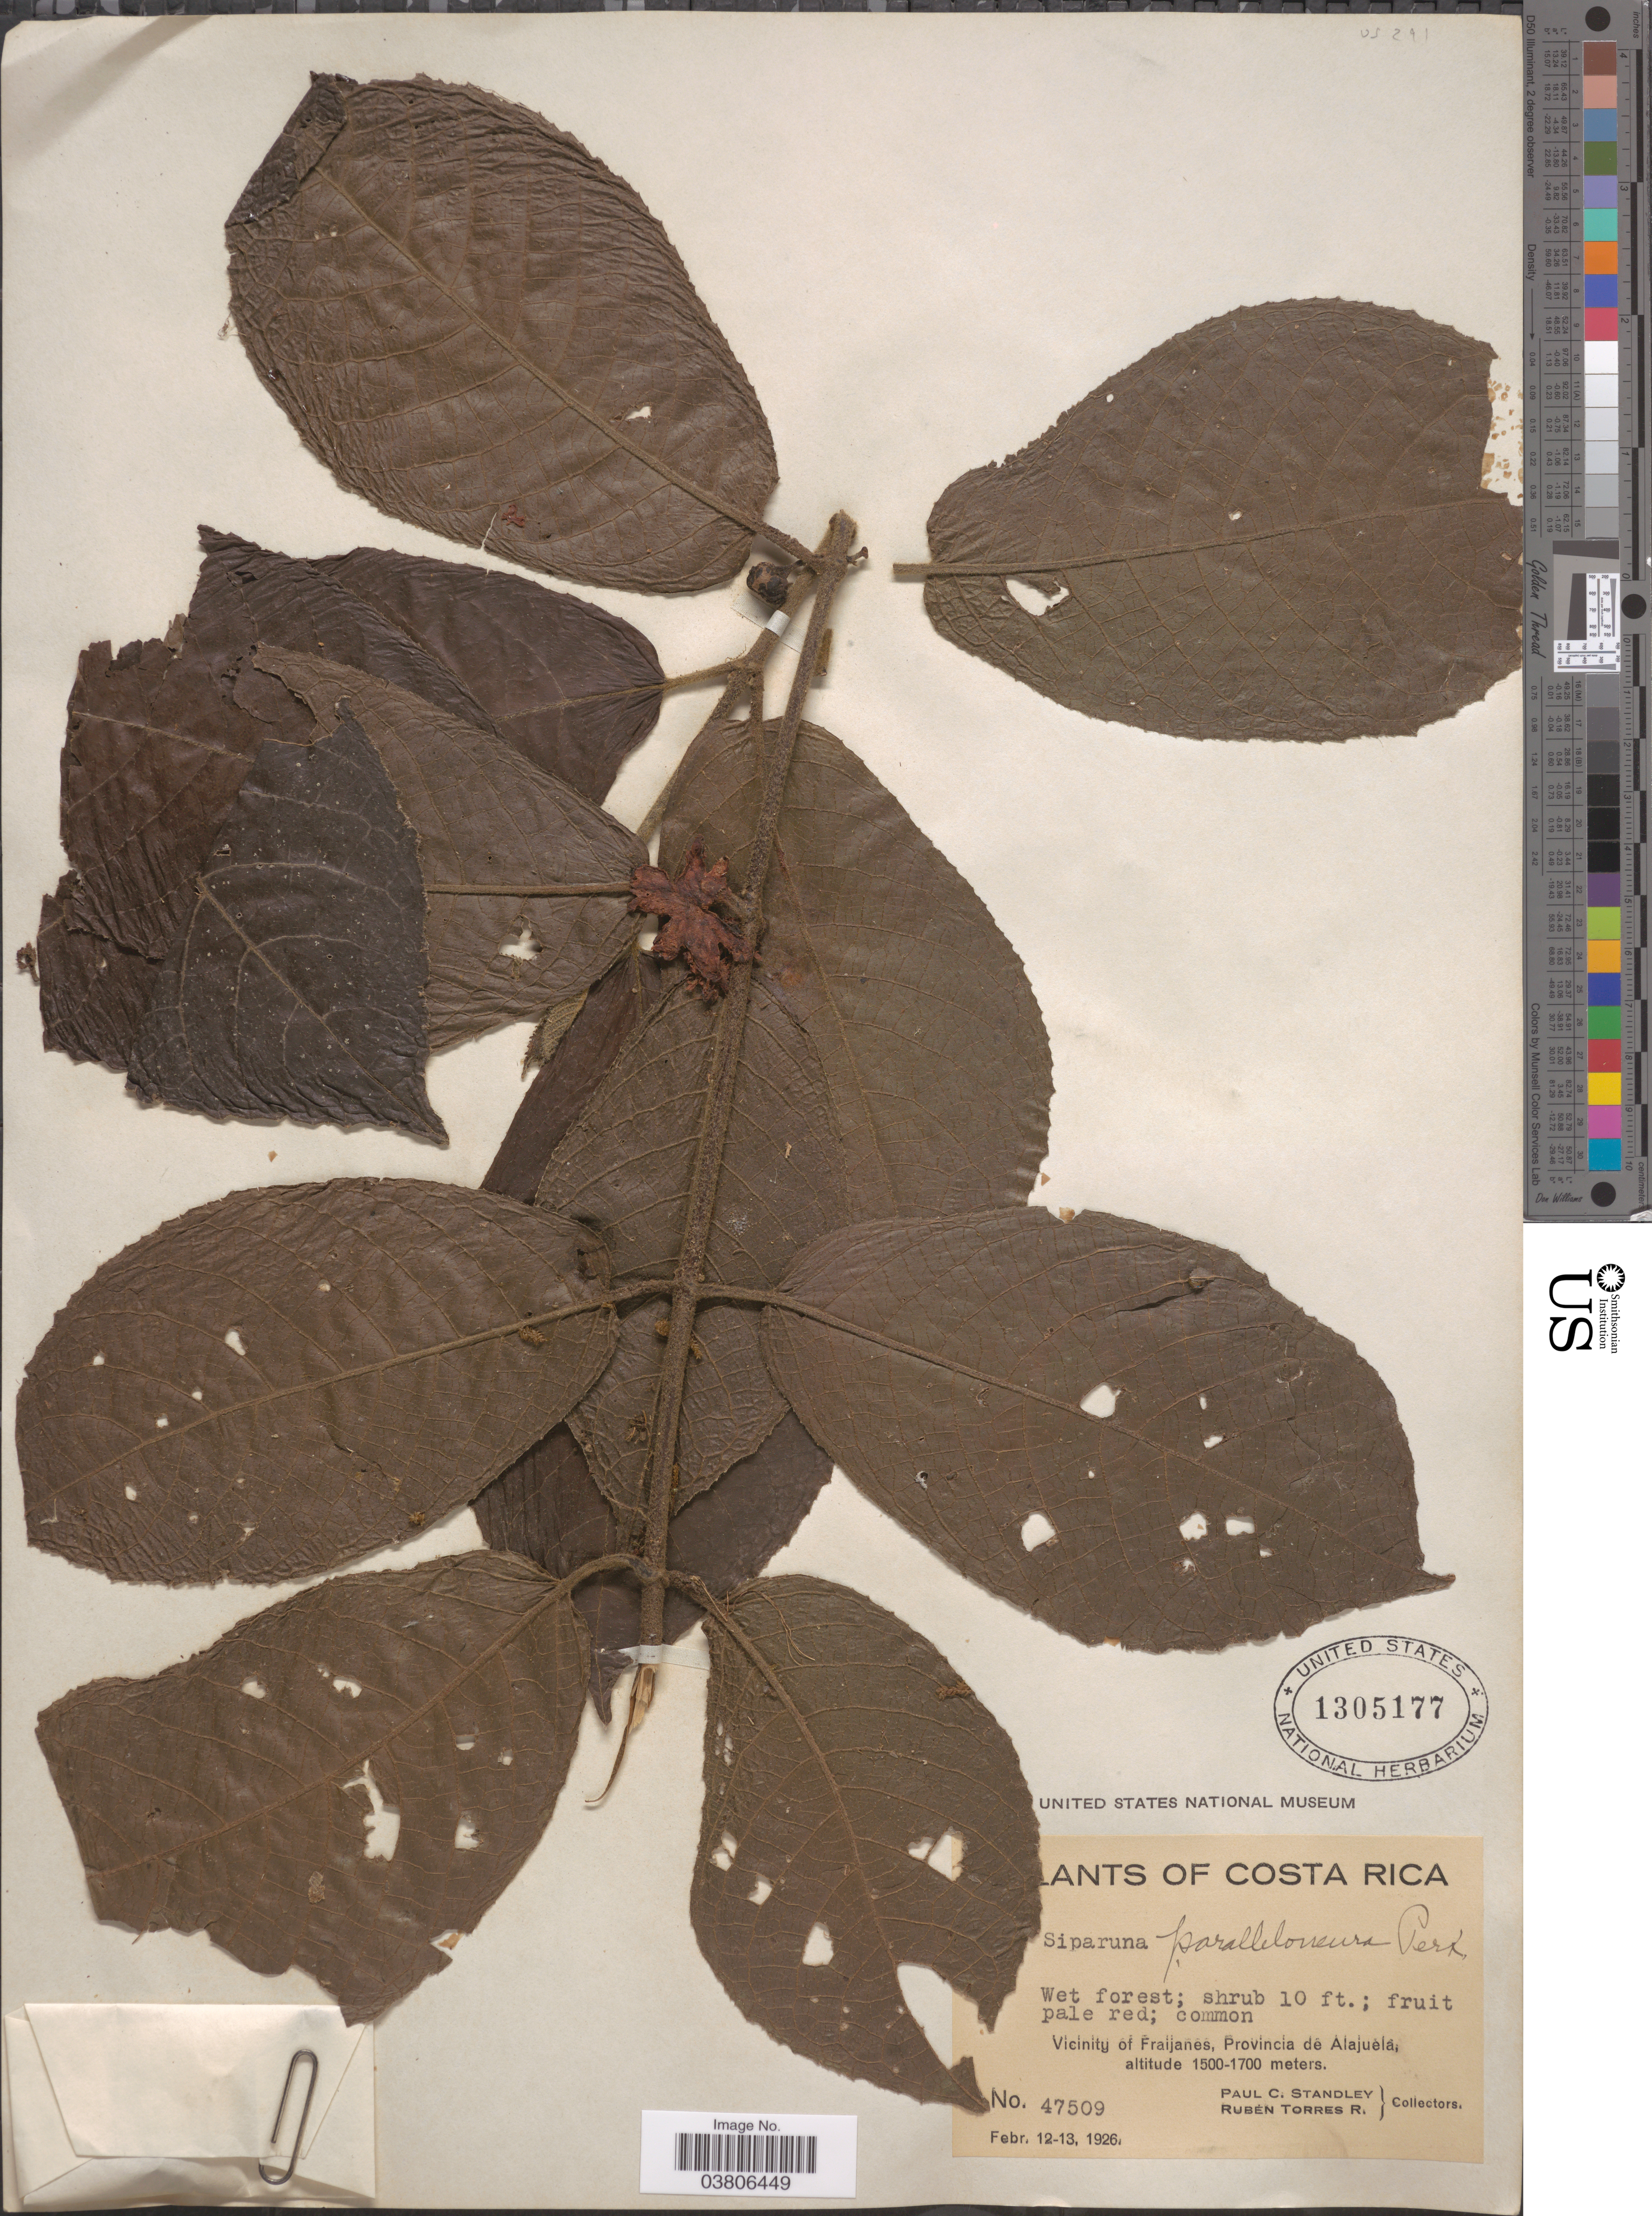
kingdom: Plantae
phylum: Tracheophyta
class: Magnoliopsida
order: Laurales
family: Siparunaceae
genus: Siparuna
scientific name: Siparuna paralleloneura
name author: Perkins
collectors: P. C. Standley & R. Torres Rojas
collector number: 47509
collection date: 1926-02-12/1926-02-13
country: Costa Rica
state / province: Alajuela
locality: Vicinity of Fraijanes.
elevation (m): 1500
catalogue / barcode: US 1305177